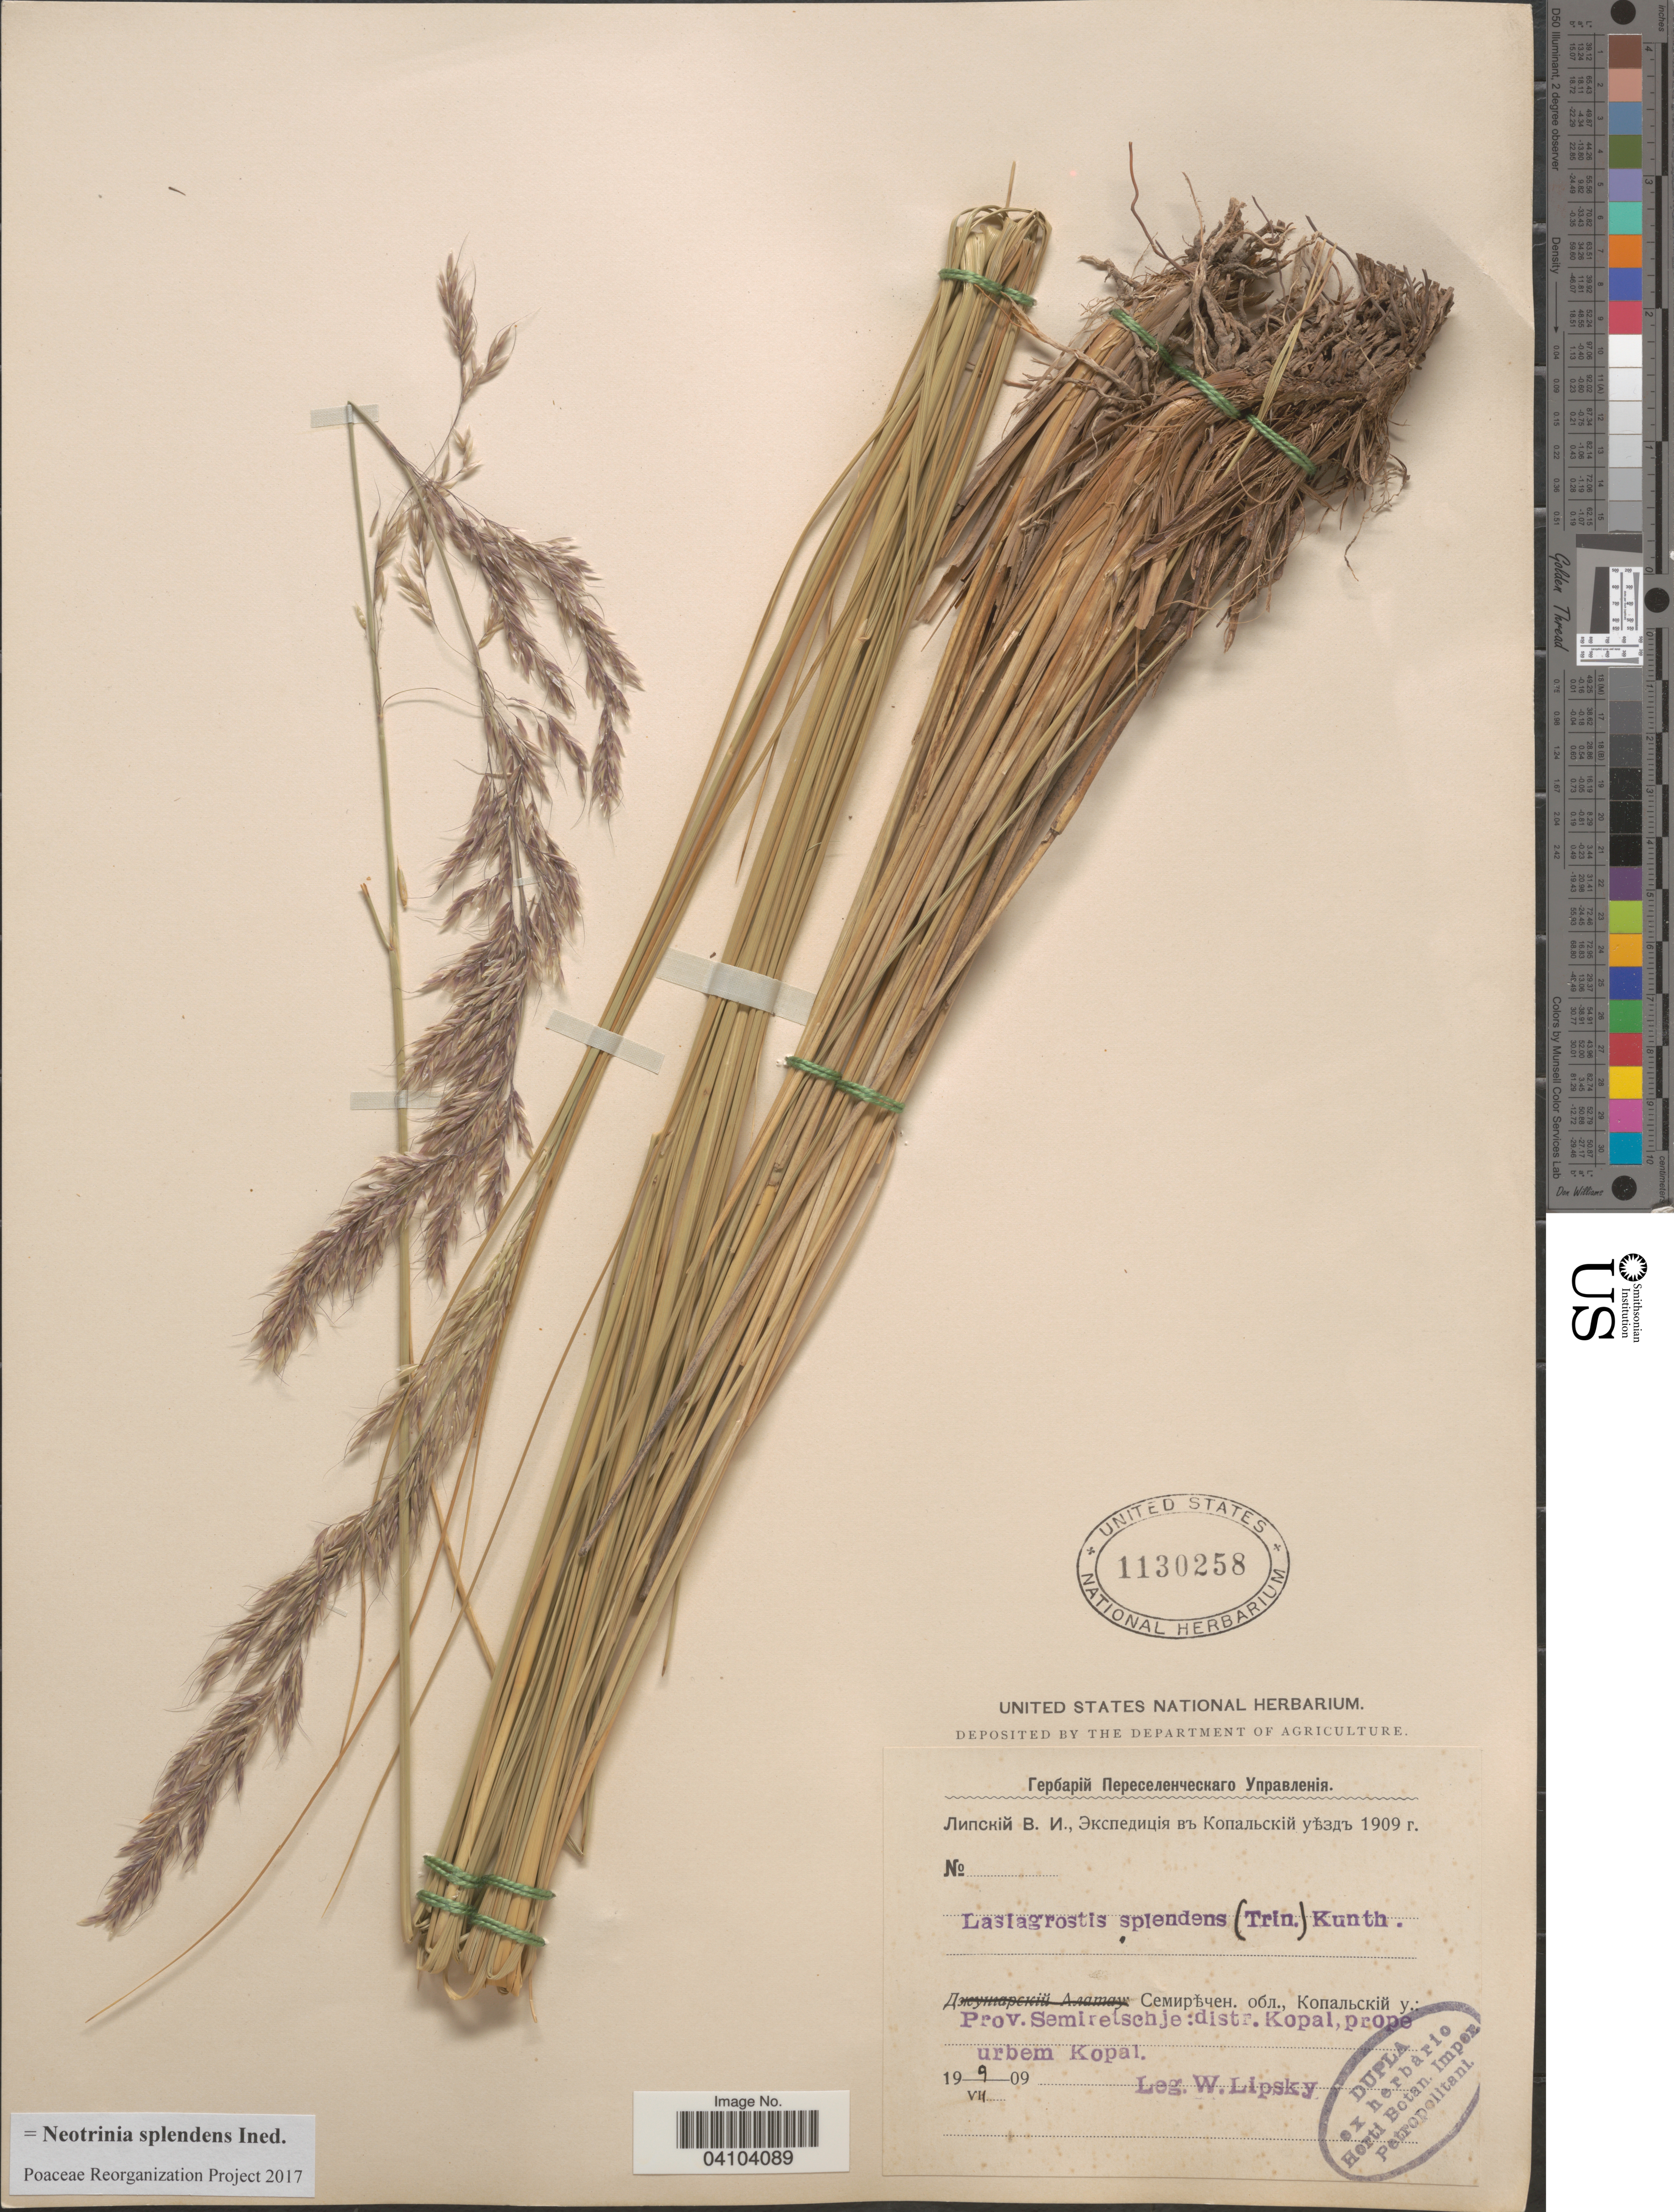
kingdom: Plantae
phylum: Tracheophyta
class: Liliopsida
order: Poales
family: Poaceae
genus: Neotrinia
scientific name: Neotrinia splendens (Trin.) M. Nobis, P.D. Gudkova & A. Nowak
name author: (Trin.)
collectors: W. Lipsky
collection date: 1909-07-09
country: Kazakhstan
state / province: Almaty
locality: Prope urbem Kopal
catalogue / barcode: US 1130258